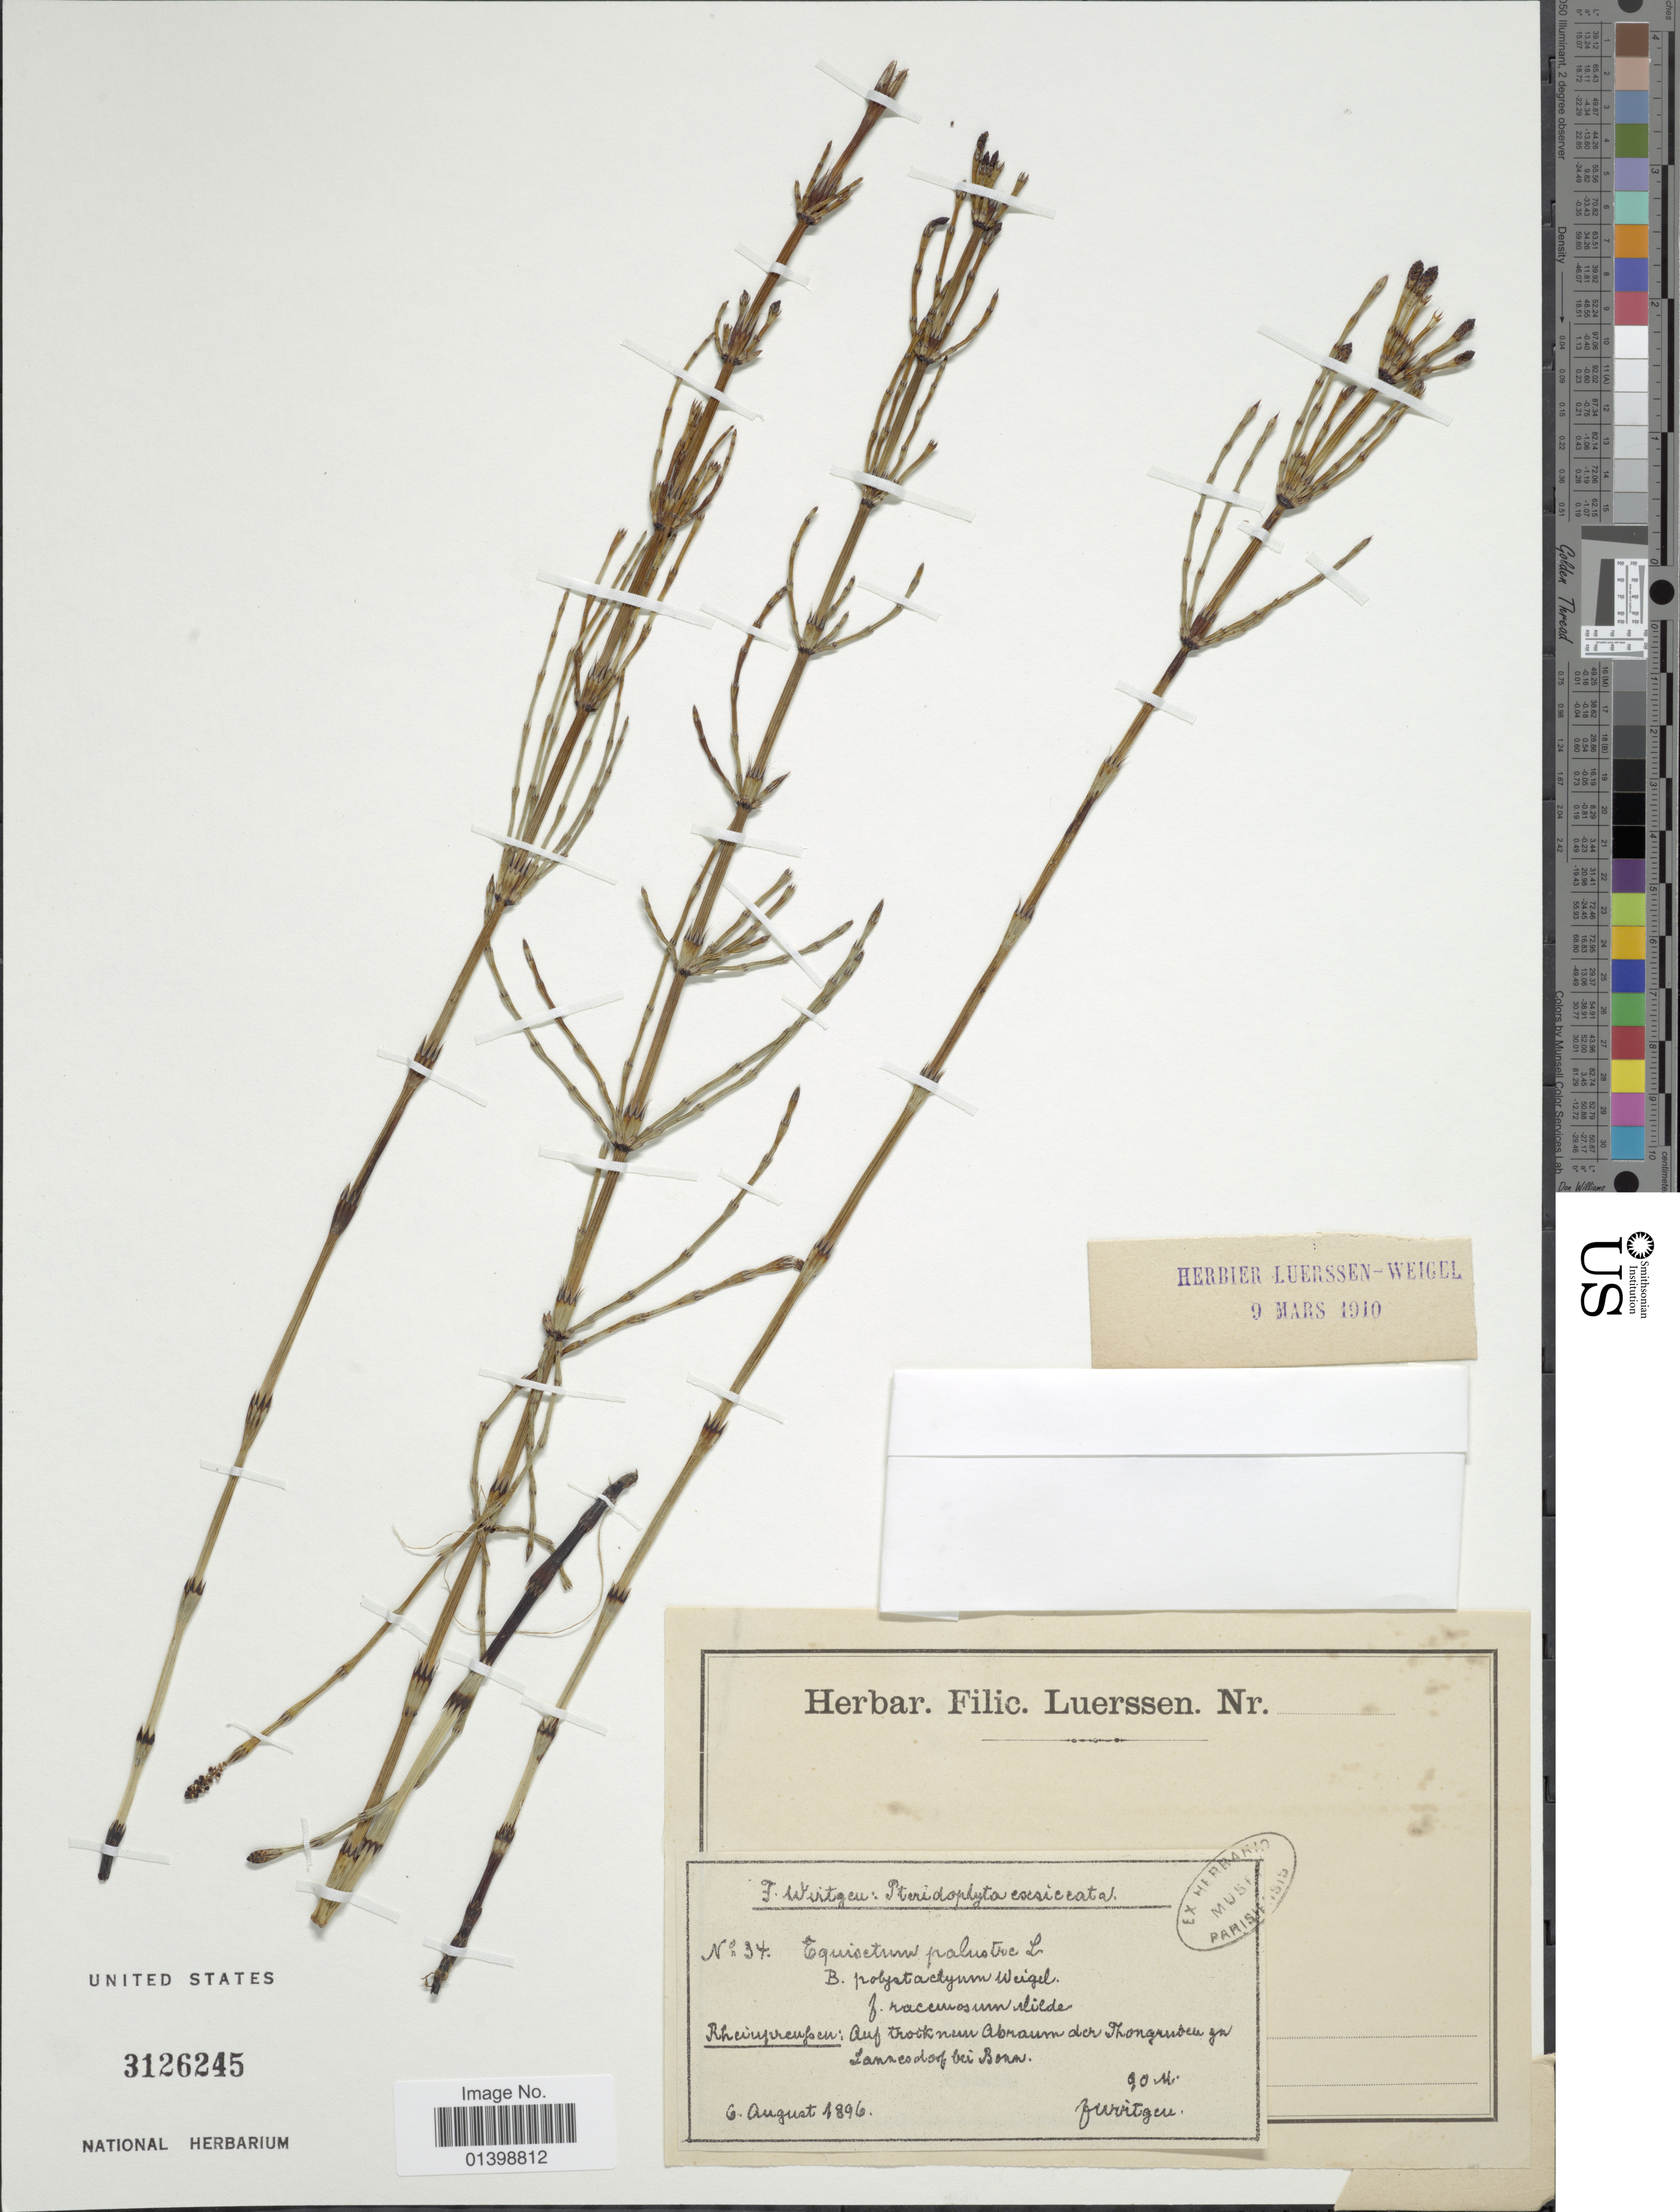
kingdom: Plantae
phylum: Tracheophyta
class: Polypodiopsida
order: Equisetales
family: Equisetaceae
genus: Equisetum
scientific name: Equisetum palustre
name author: L.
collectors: F. Wirtgen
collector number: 34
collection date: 1896-08-06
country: Germany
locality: Rheinpreufsen: Auf thock Abraum dere Thongruben [illegible text] Lamnesdorf bei Bonn[interpreted]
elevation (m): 90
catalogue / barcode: US 3126245